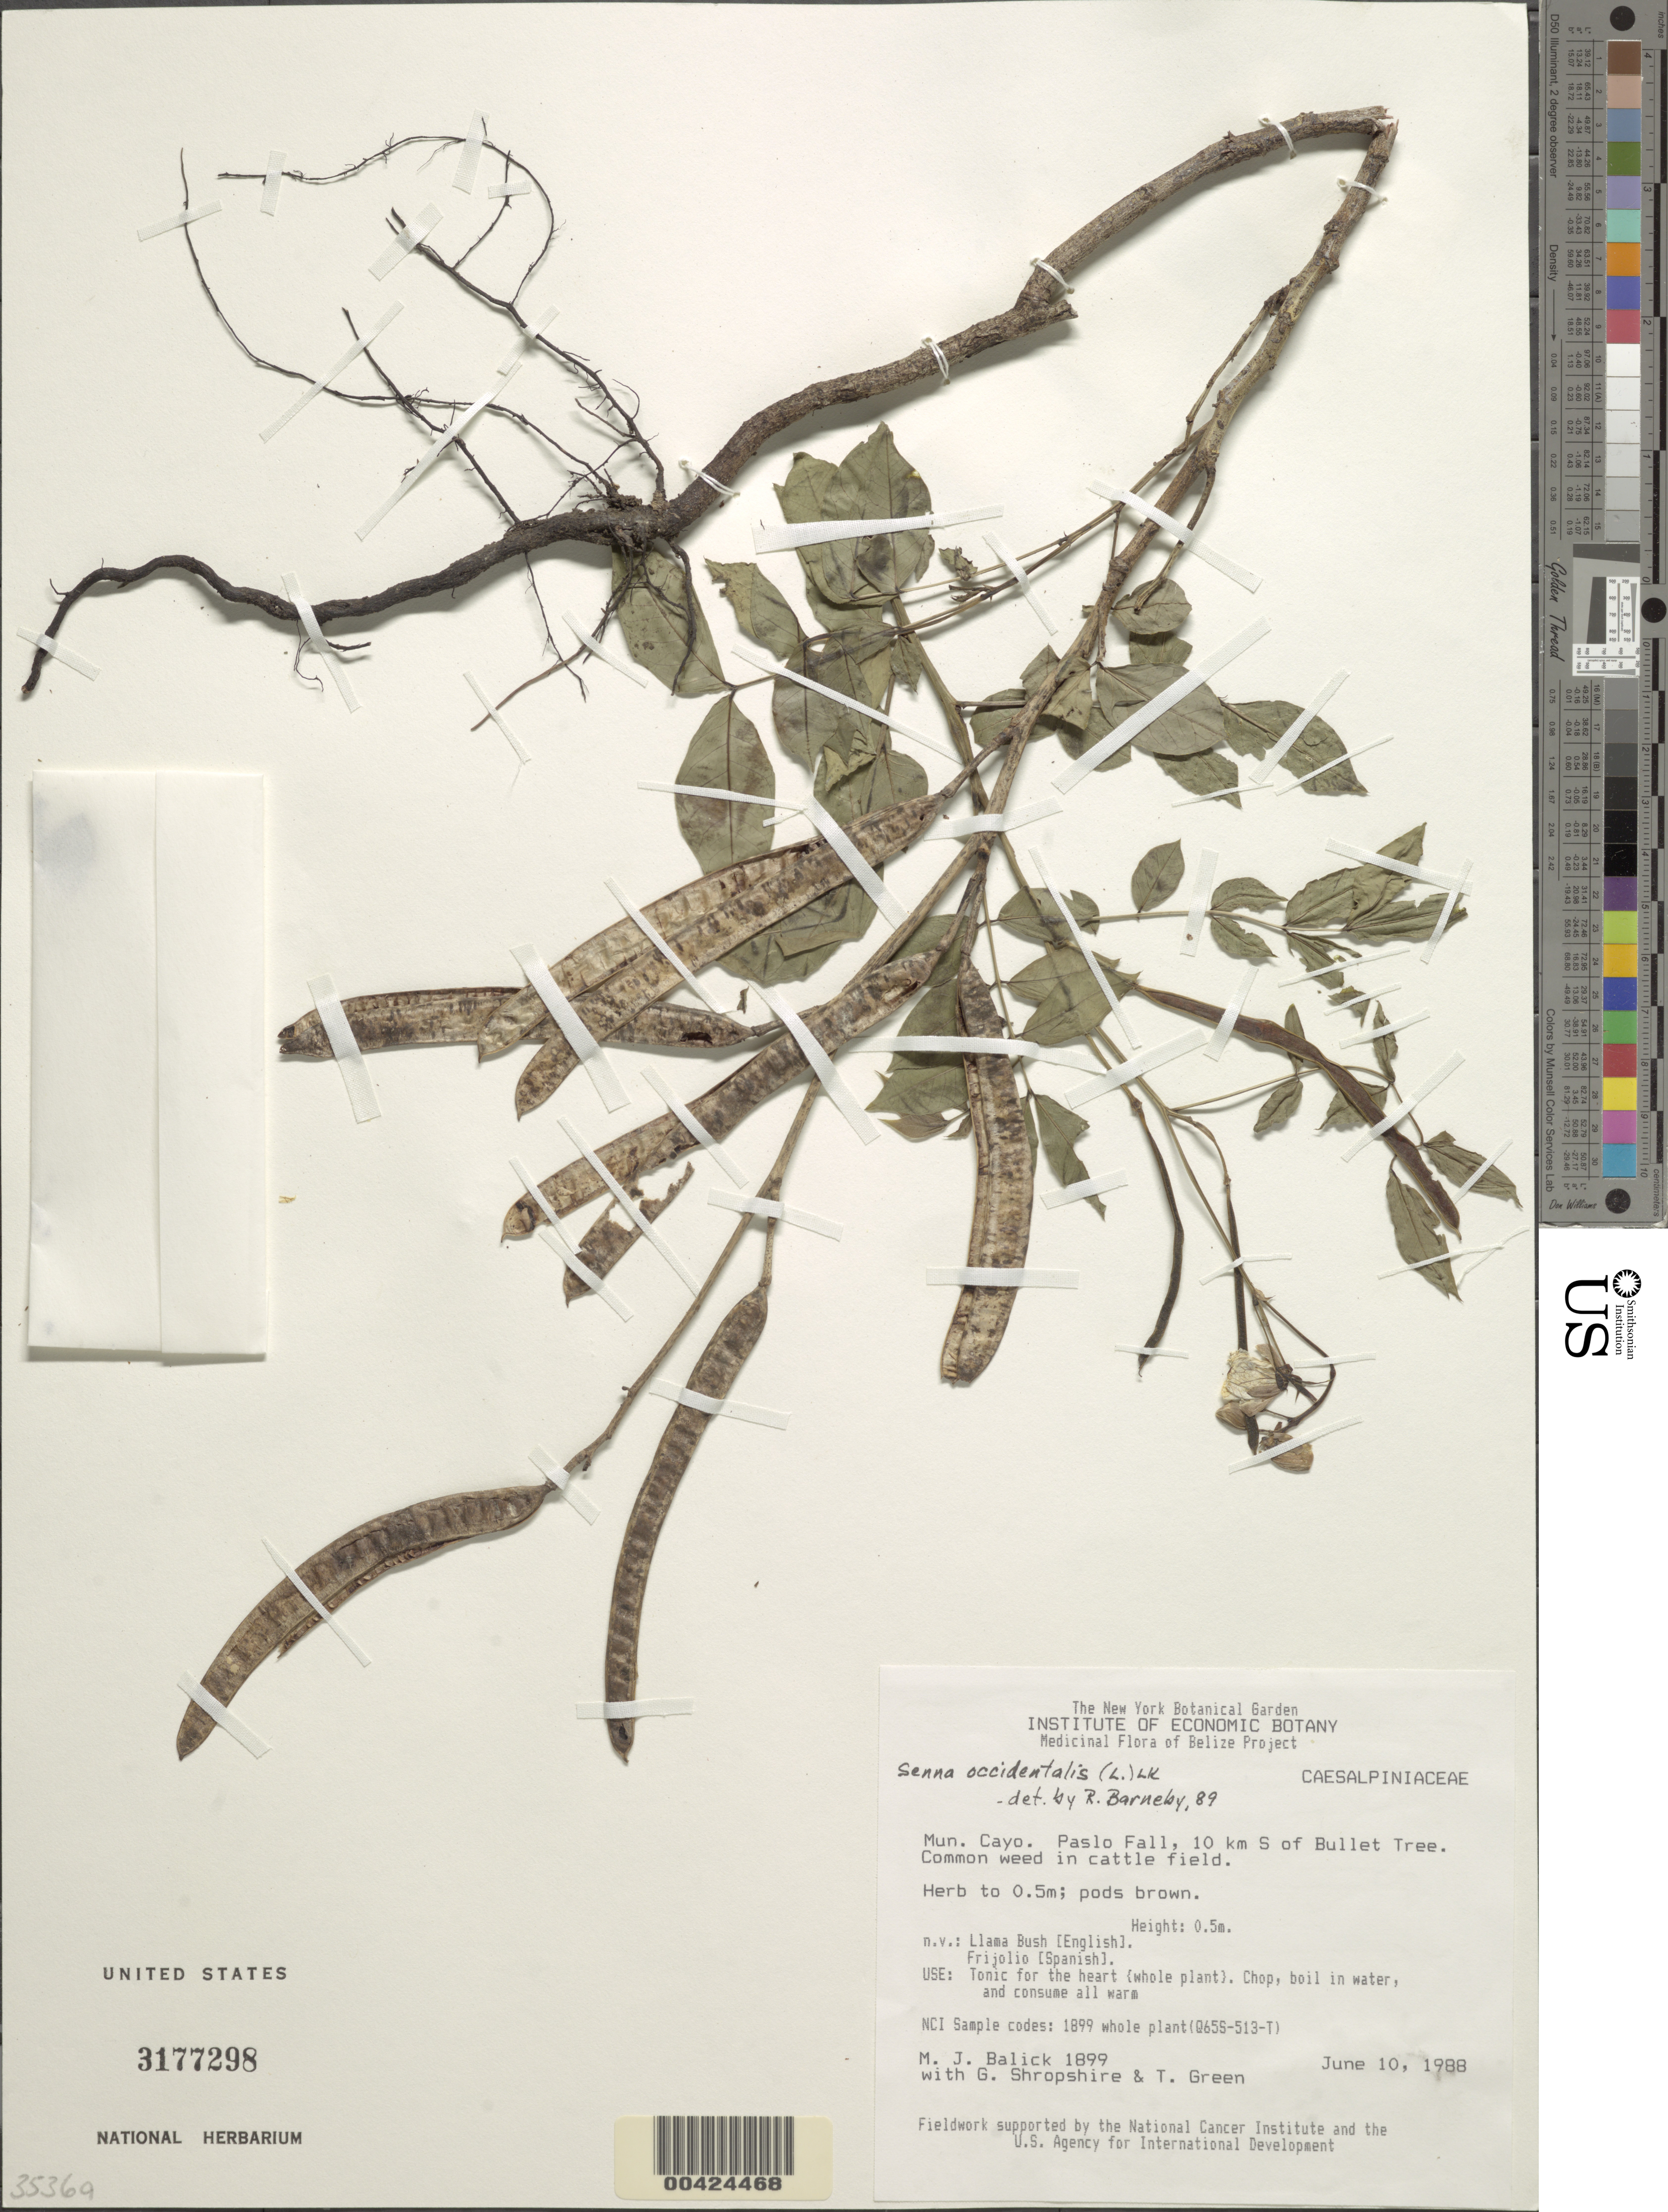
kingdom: Plantae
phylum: Tracheophyta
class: Magnoliopsida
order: Fabales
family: Fabaceae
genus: Senna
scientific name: Senna occidentalis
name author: (L.) Link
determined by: Barneby, Rupert C., (NY)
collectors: M. J. Balick, G. Shropshire & T. Green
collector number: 1899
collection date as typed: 10 Jun 1988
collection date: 1988-06-10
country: Belize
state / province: Cayo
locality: Paslo Fall; 10 km S of Bullet Tree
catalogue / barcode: US 3177298